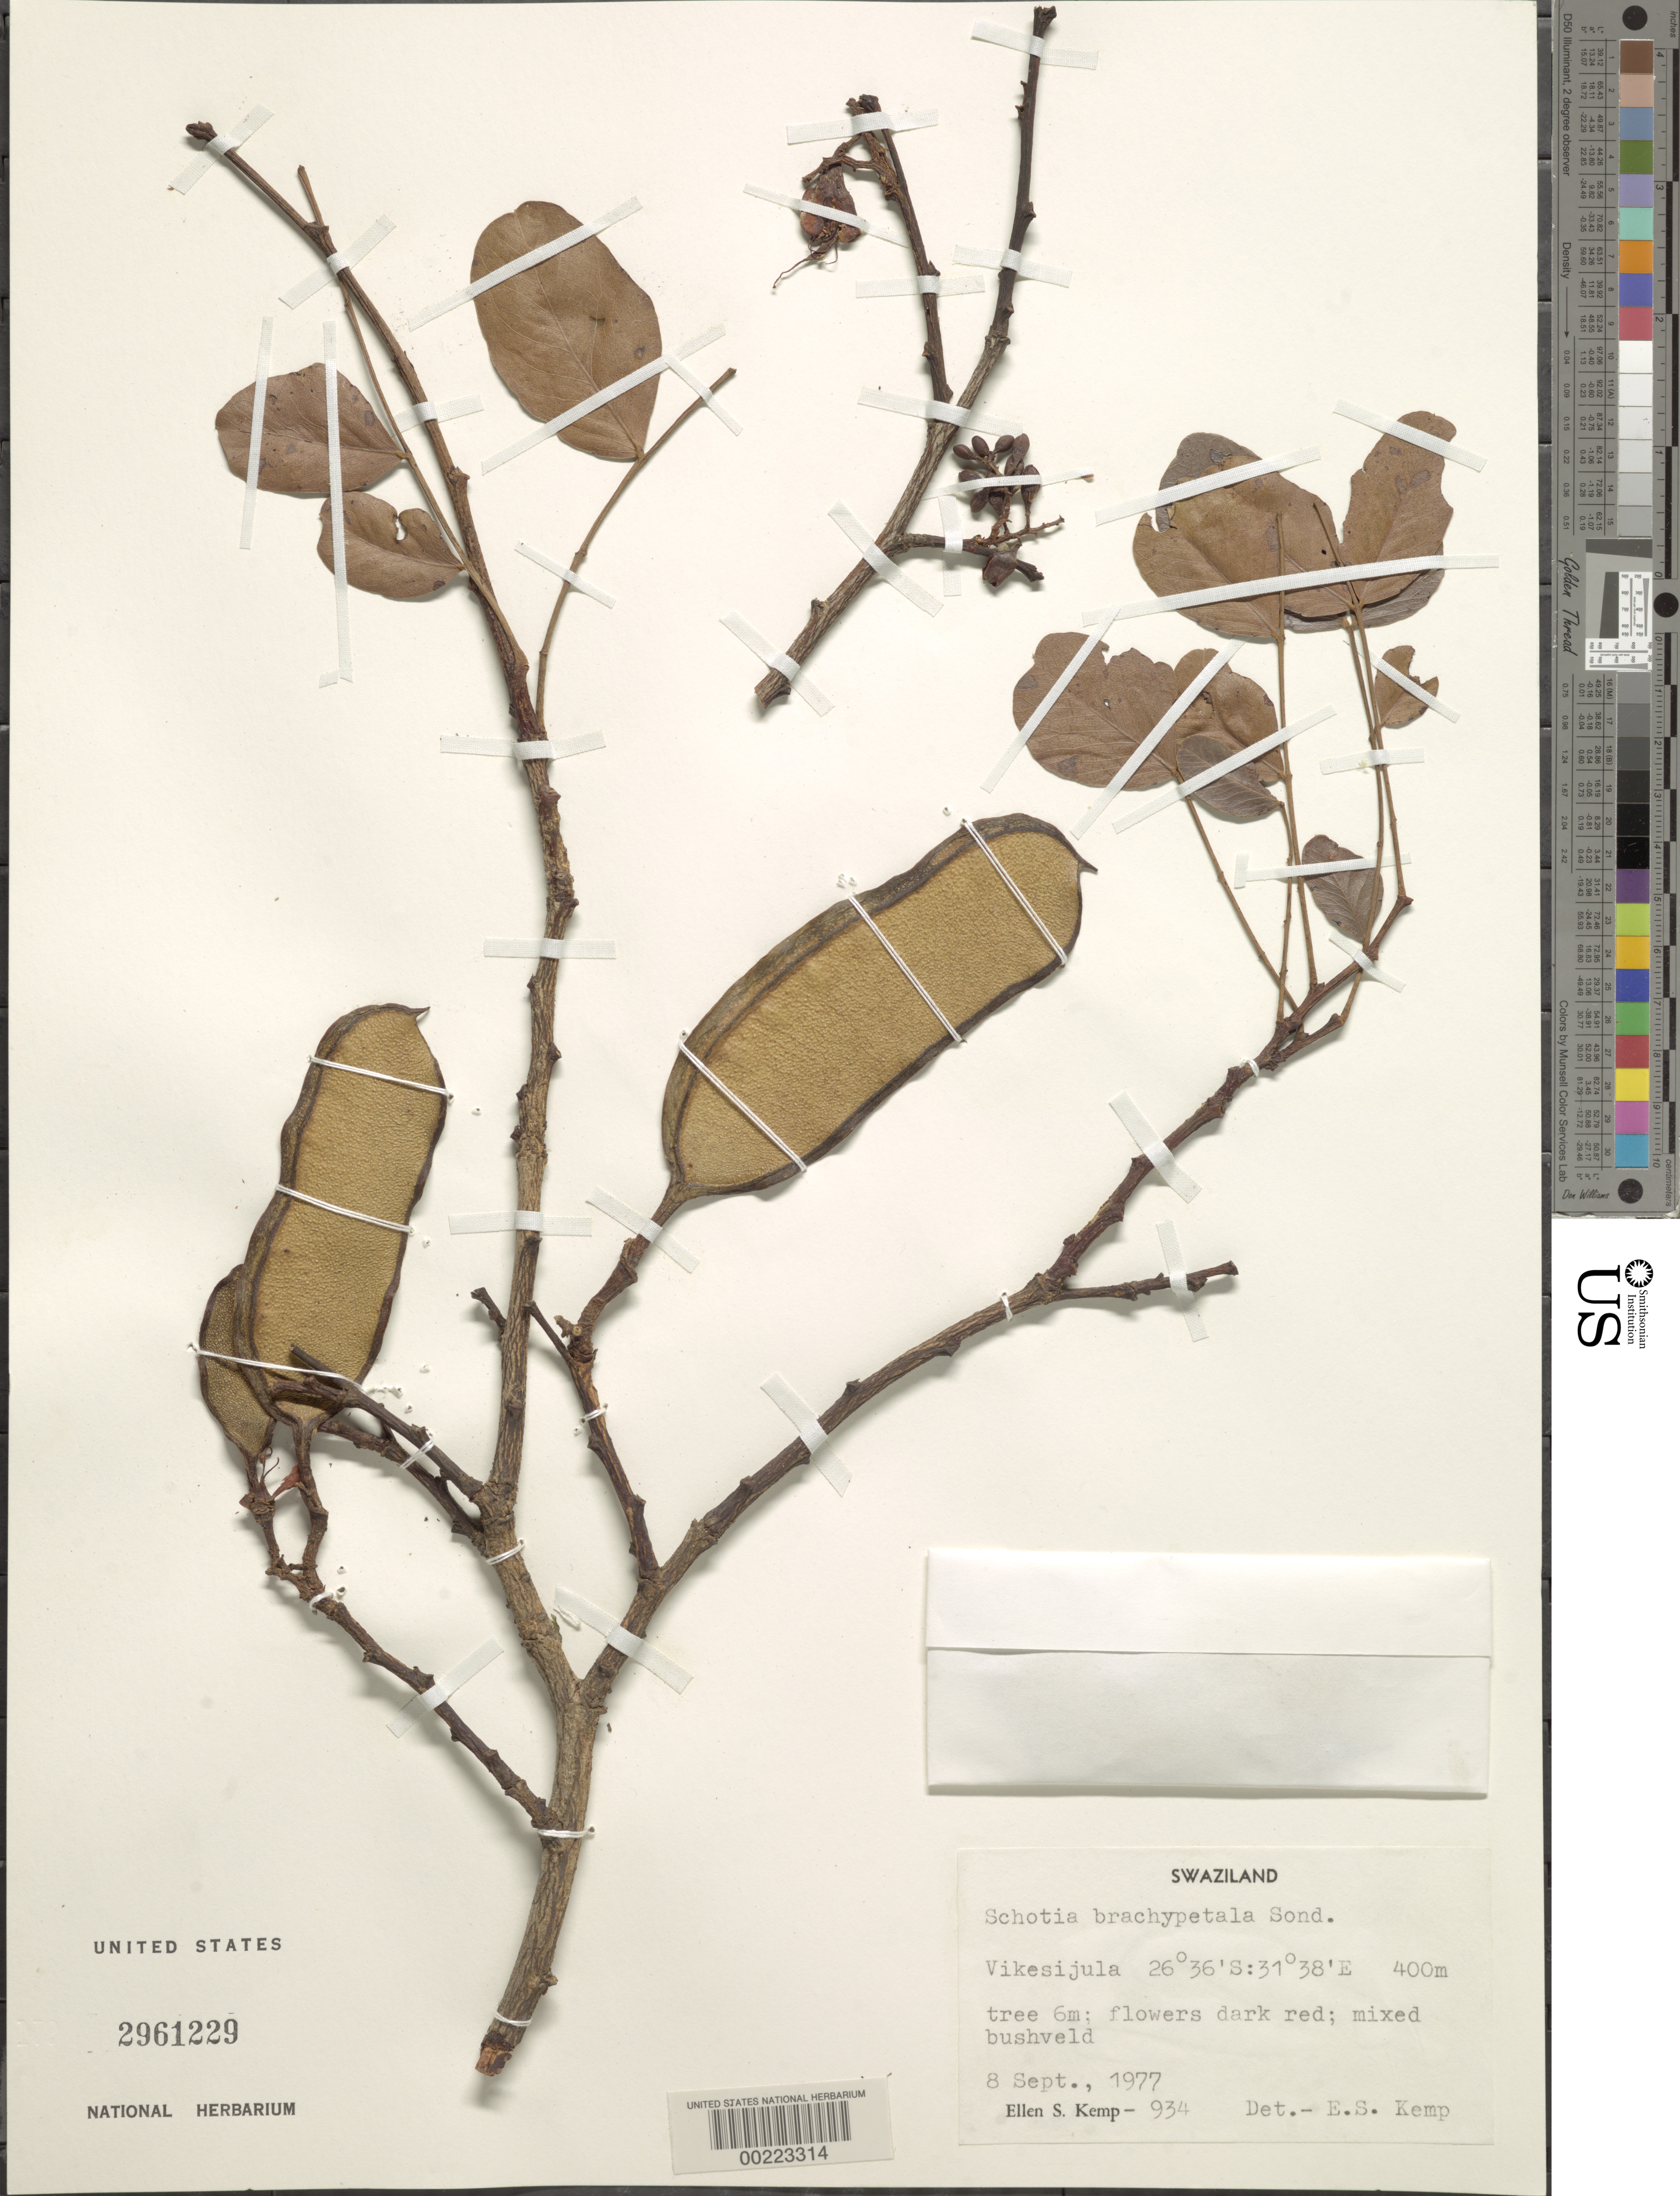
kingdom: Plantae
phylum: Tracheophyta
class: Magnoliopsida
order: Fabales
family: Fabaceae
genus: Schotia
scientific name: Schotia brachypetala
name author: Sond.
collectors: E. S. Kemp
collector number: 924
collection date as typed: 08 Sep 1977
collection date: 1977-09-08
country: Eswatini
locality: Vikesijula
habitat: Mixed bushveld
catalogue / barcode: US 2961229